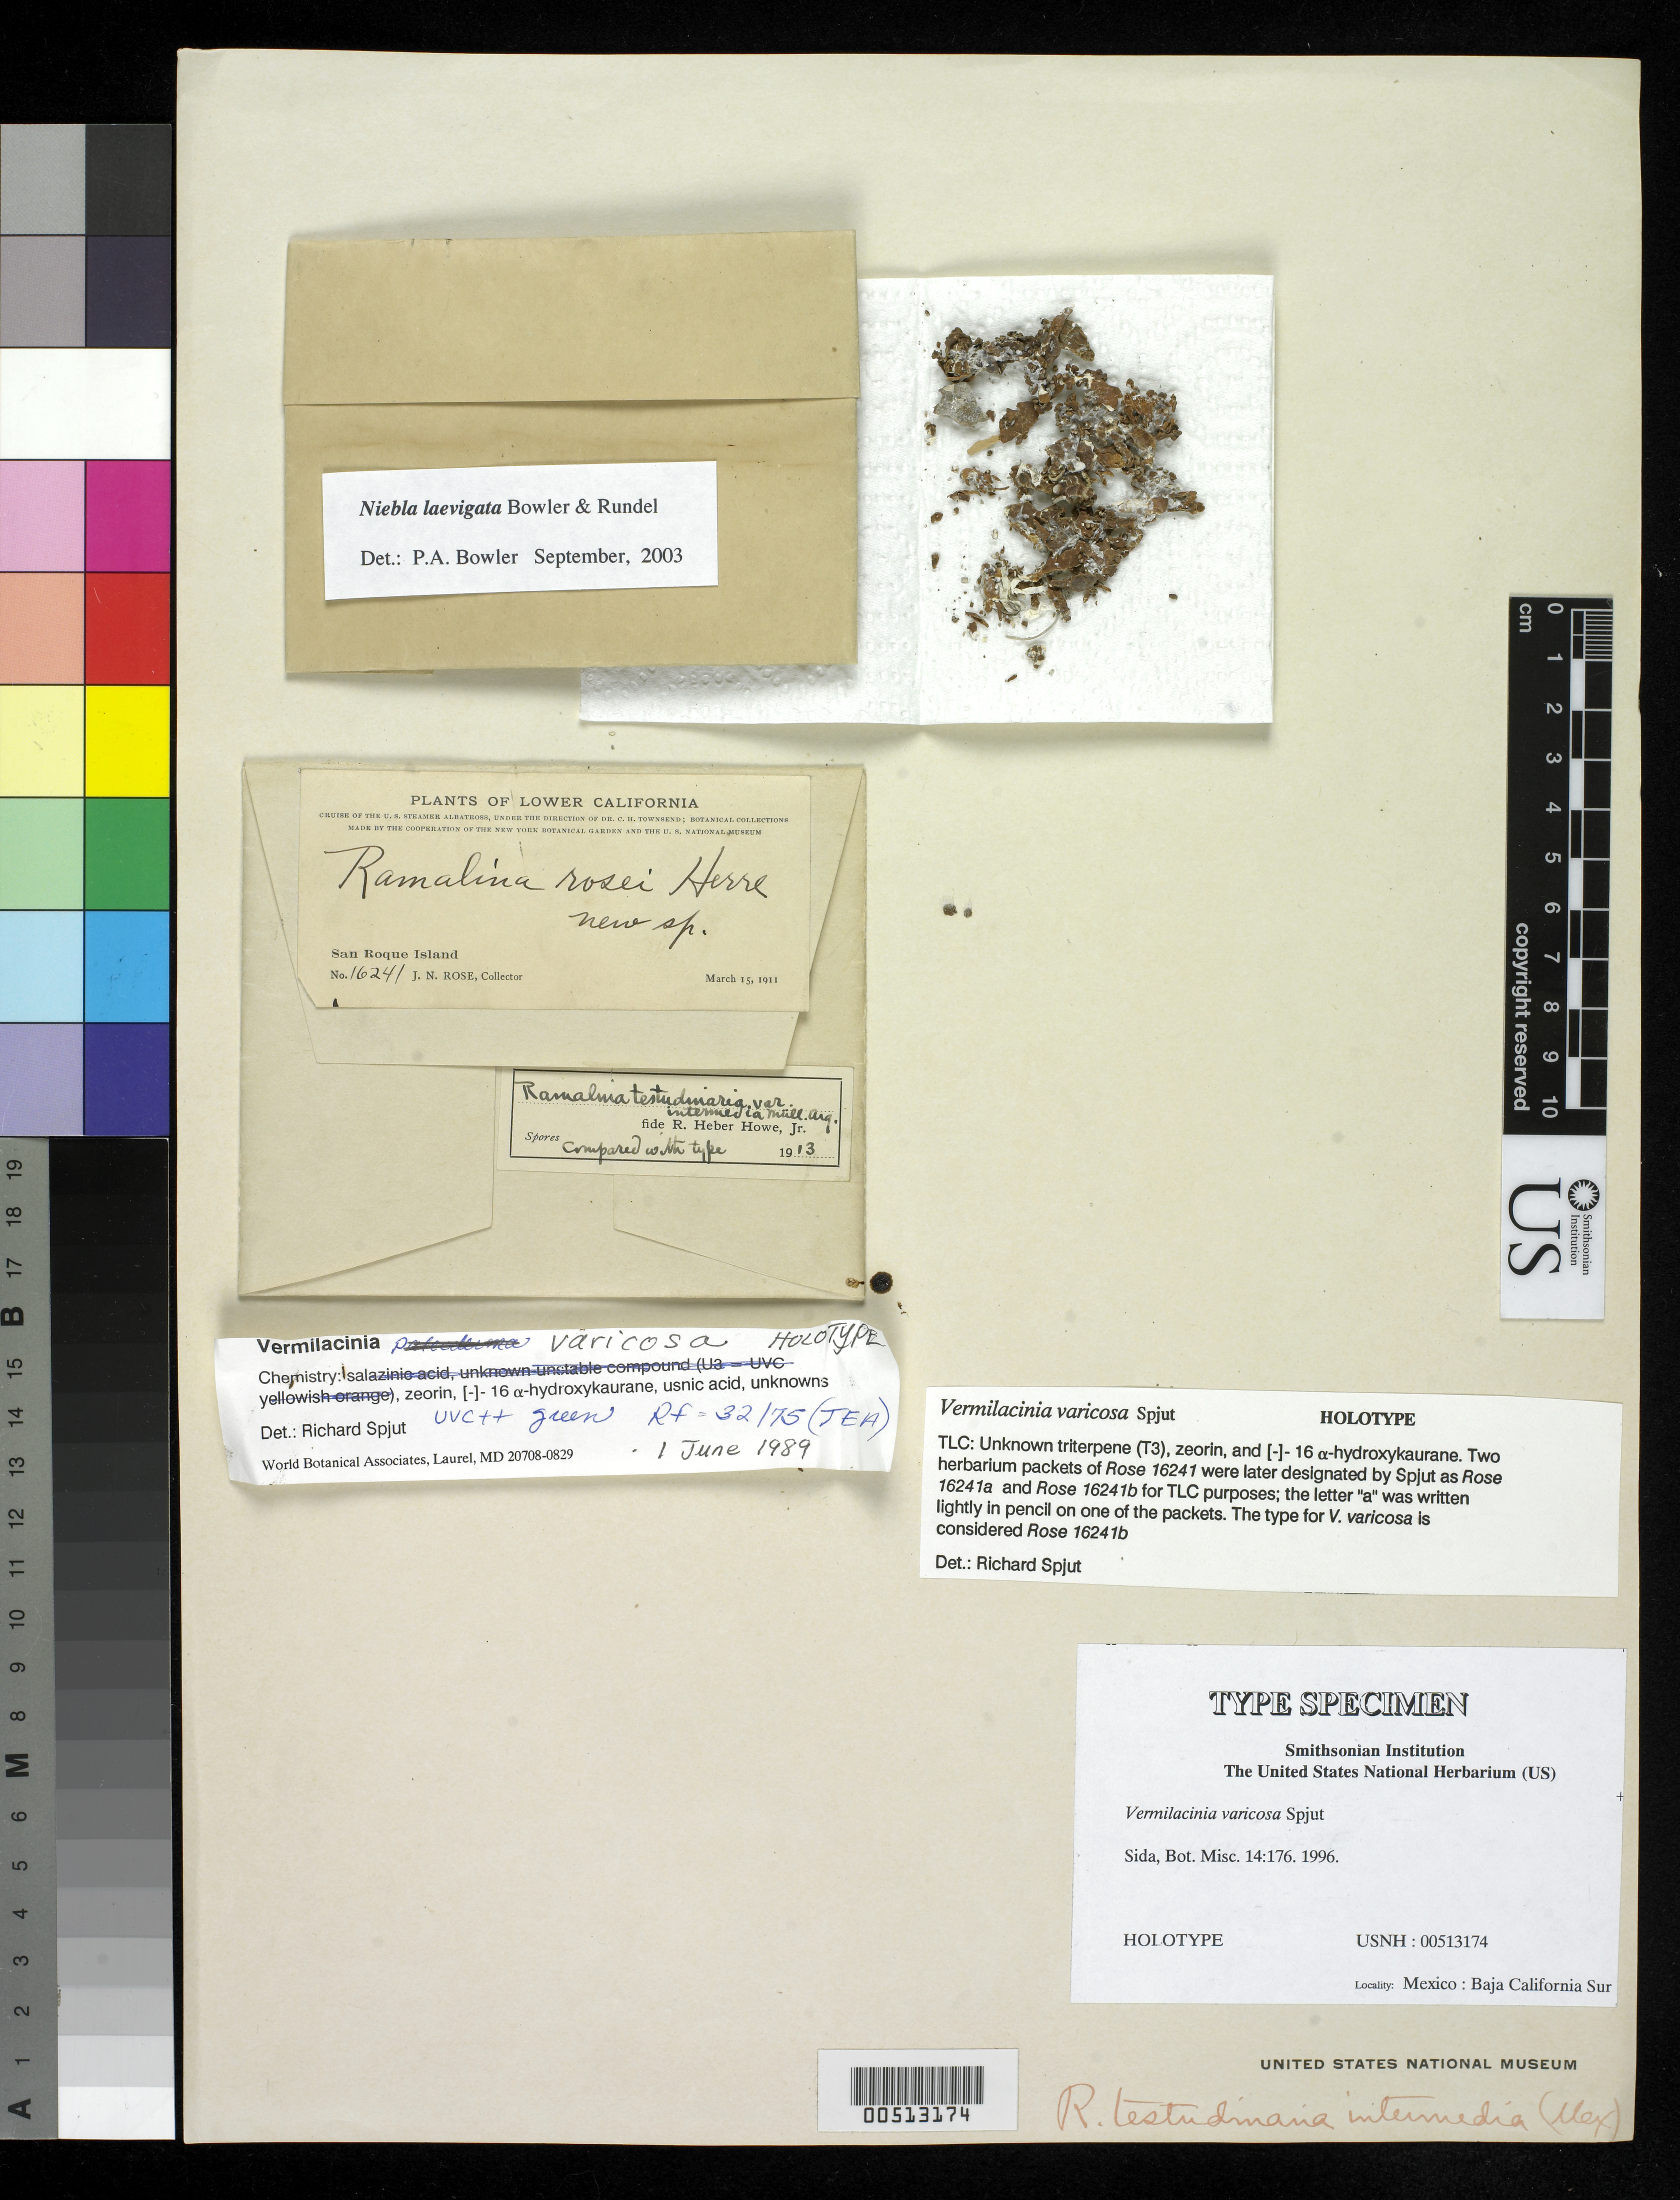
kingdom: Fungi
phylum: Ascomycota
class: Lecanoromycetes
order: Lecanorales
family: Ramalinaceae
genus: Vermilacinia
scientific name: Vermilacinia varicosa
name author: Spjut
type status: Holotype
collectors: J. N. Rose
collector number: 16241 b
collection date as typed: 15 Mar 1911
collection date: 1911-03-15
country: Mexico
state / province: Baja California Sur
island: San Roque Island